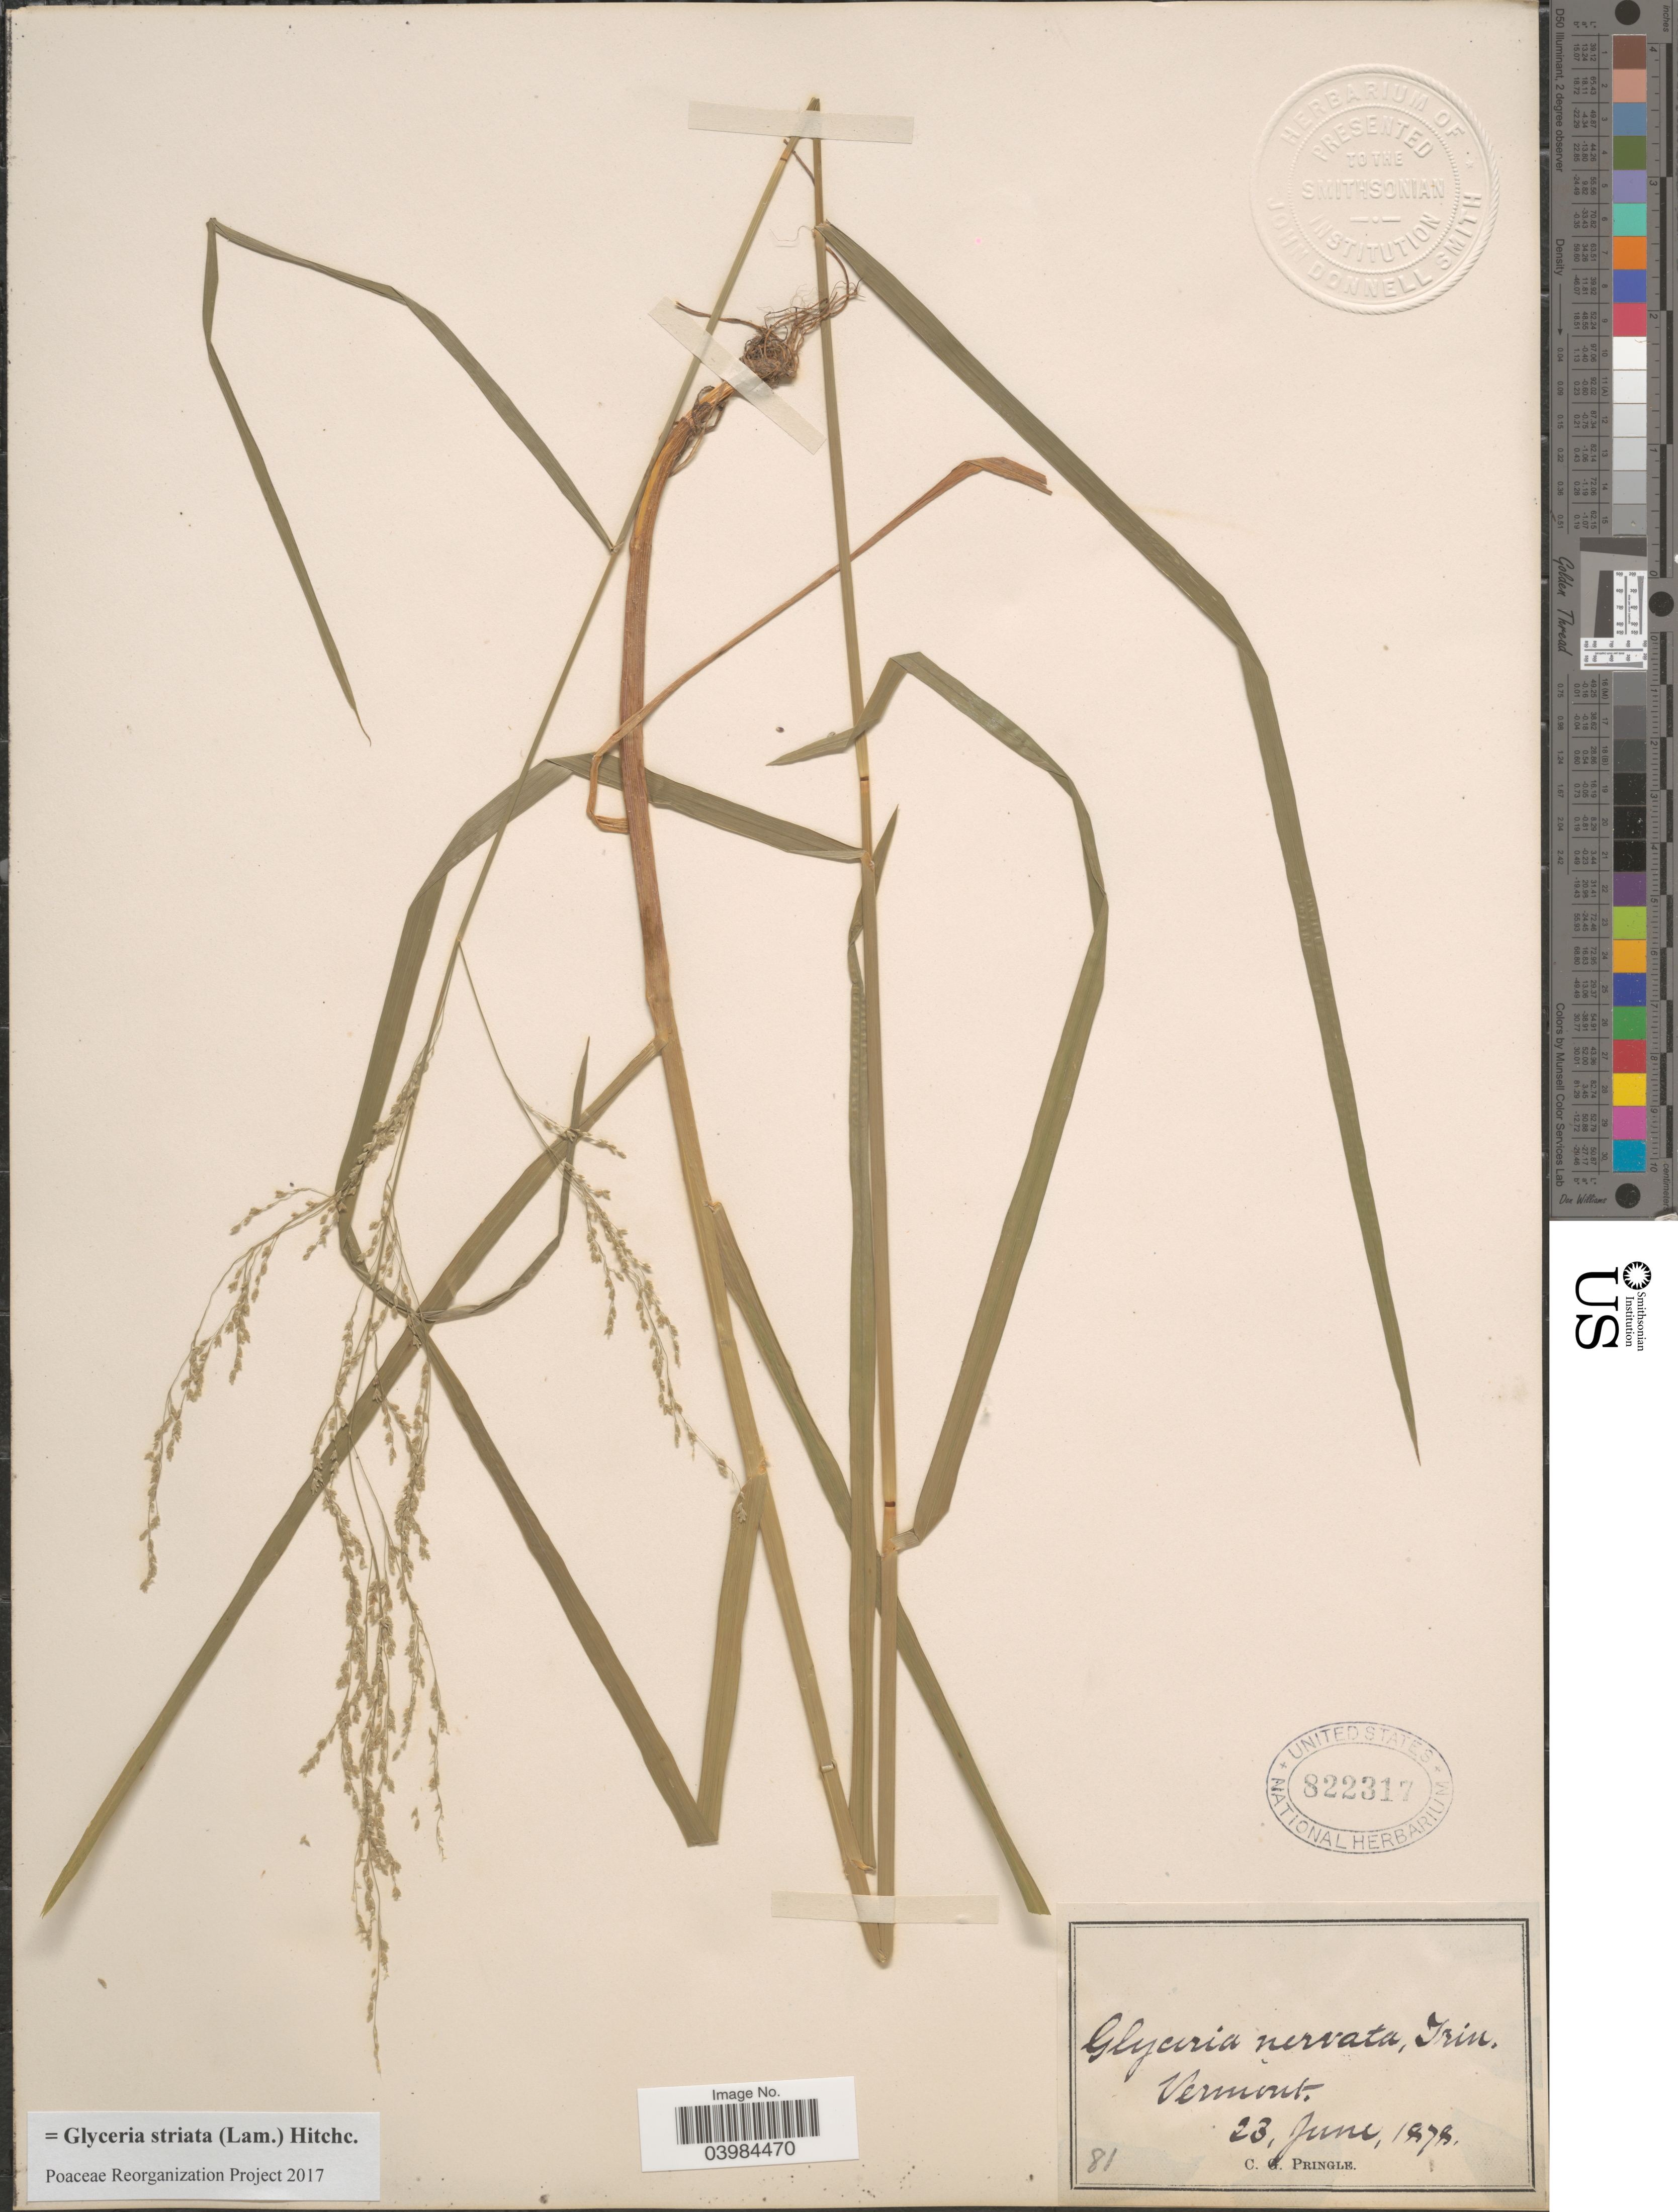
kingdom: Plantae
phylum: Tracheophyta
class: Liliopsida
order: Poales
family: Poaceae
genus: Glyceria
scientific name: Glyceria striata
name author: (Lam.) Hitchc.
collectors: C. G. Pringle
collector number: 81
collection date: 1878-06-23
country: United States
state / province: Vermont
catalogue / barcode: US 822317